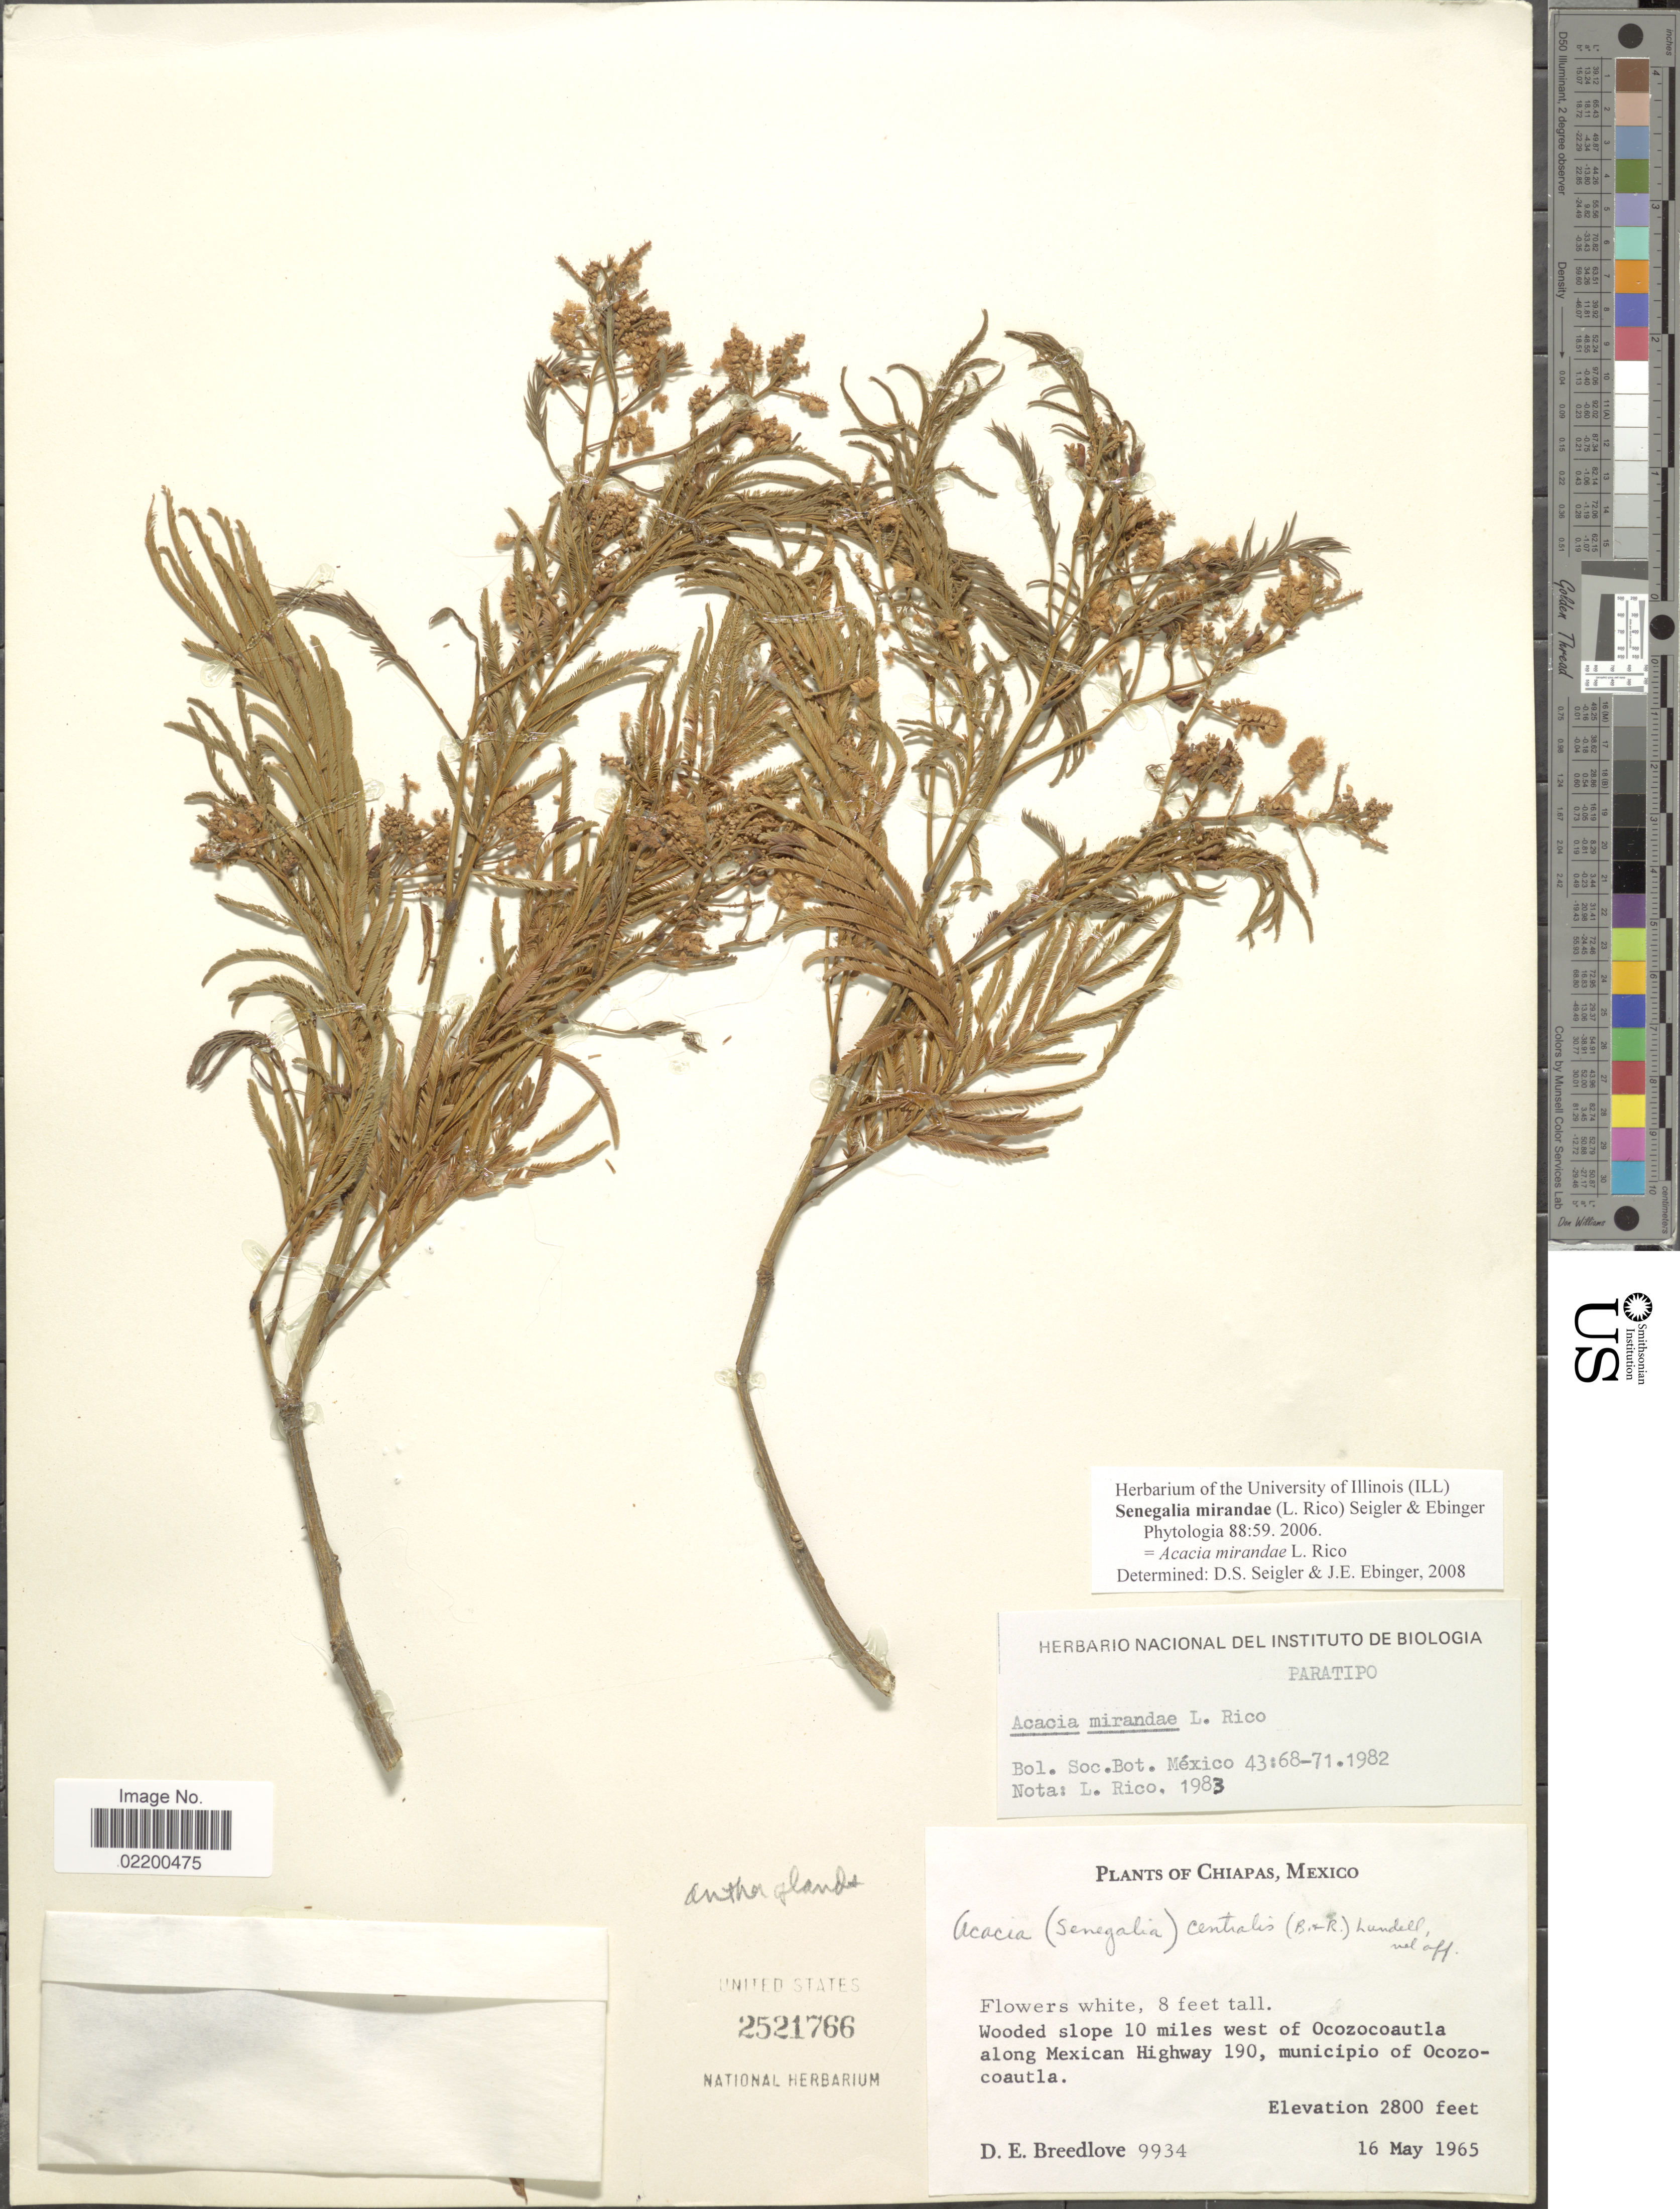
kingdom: Plantae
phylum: Tracheophyta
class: Magnoliopsida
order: Fabales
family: Fabaceae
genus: Senegalia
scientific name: Senegalia mirandae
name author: (L. Rico) Seigler & Ebinger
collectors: D. E. Breedlove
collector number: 9934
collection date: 1965-05-16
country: Mexico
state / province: Chiapas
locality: Wooded slope 10 miles west of Ocozocoautla along Mexican Highway 190, municipio of Ocozocoautla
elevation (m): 853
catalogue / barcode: US 2521766